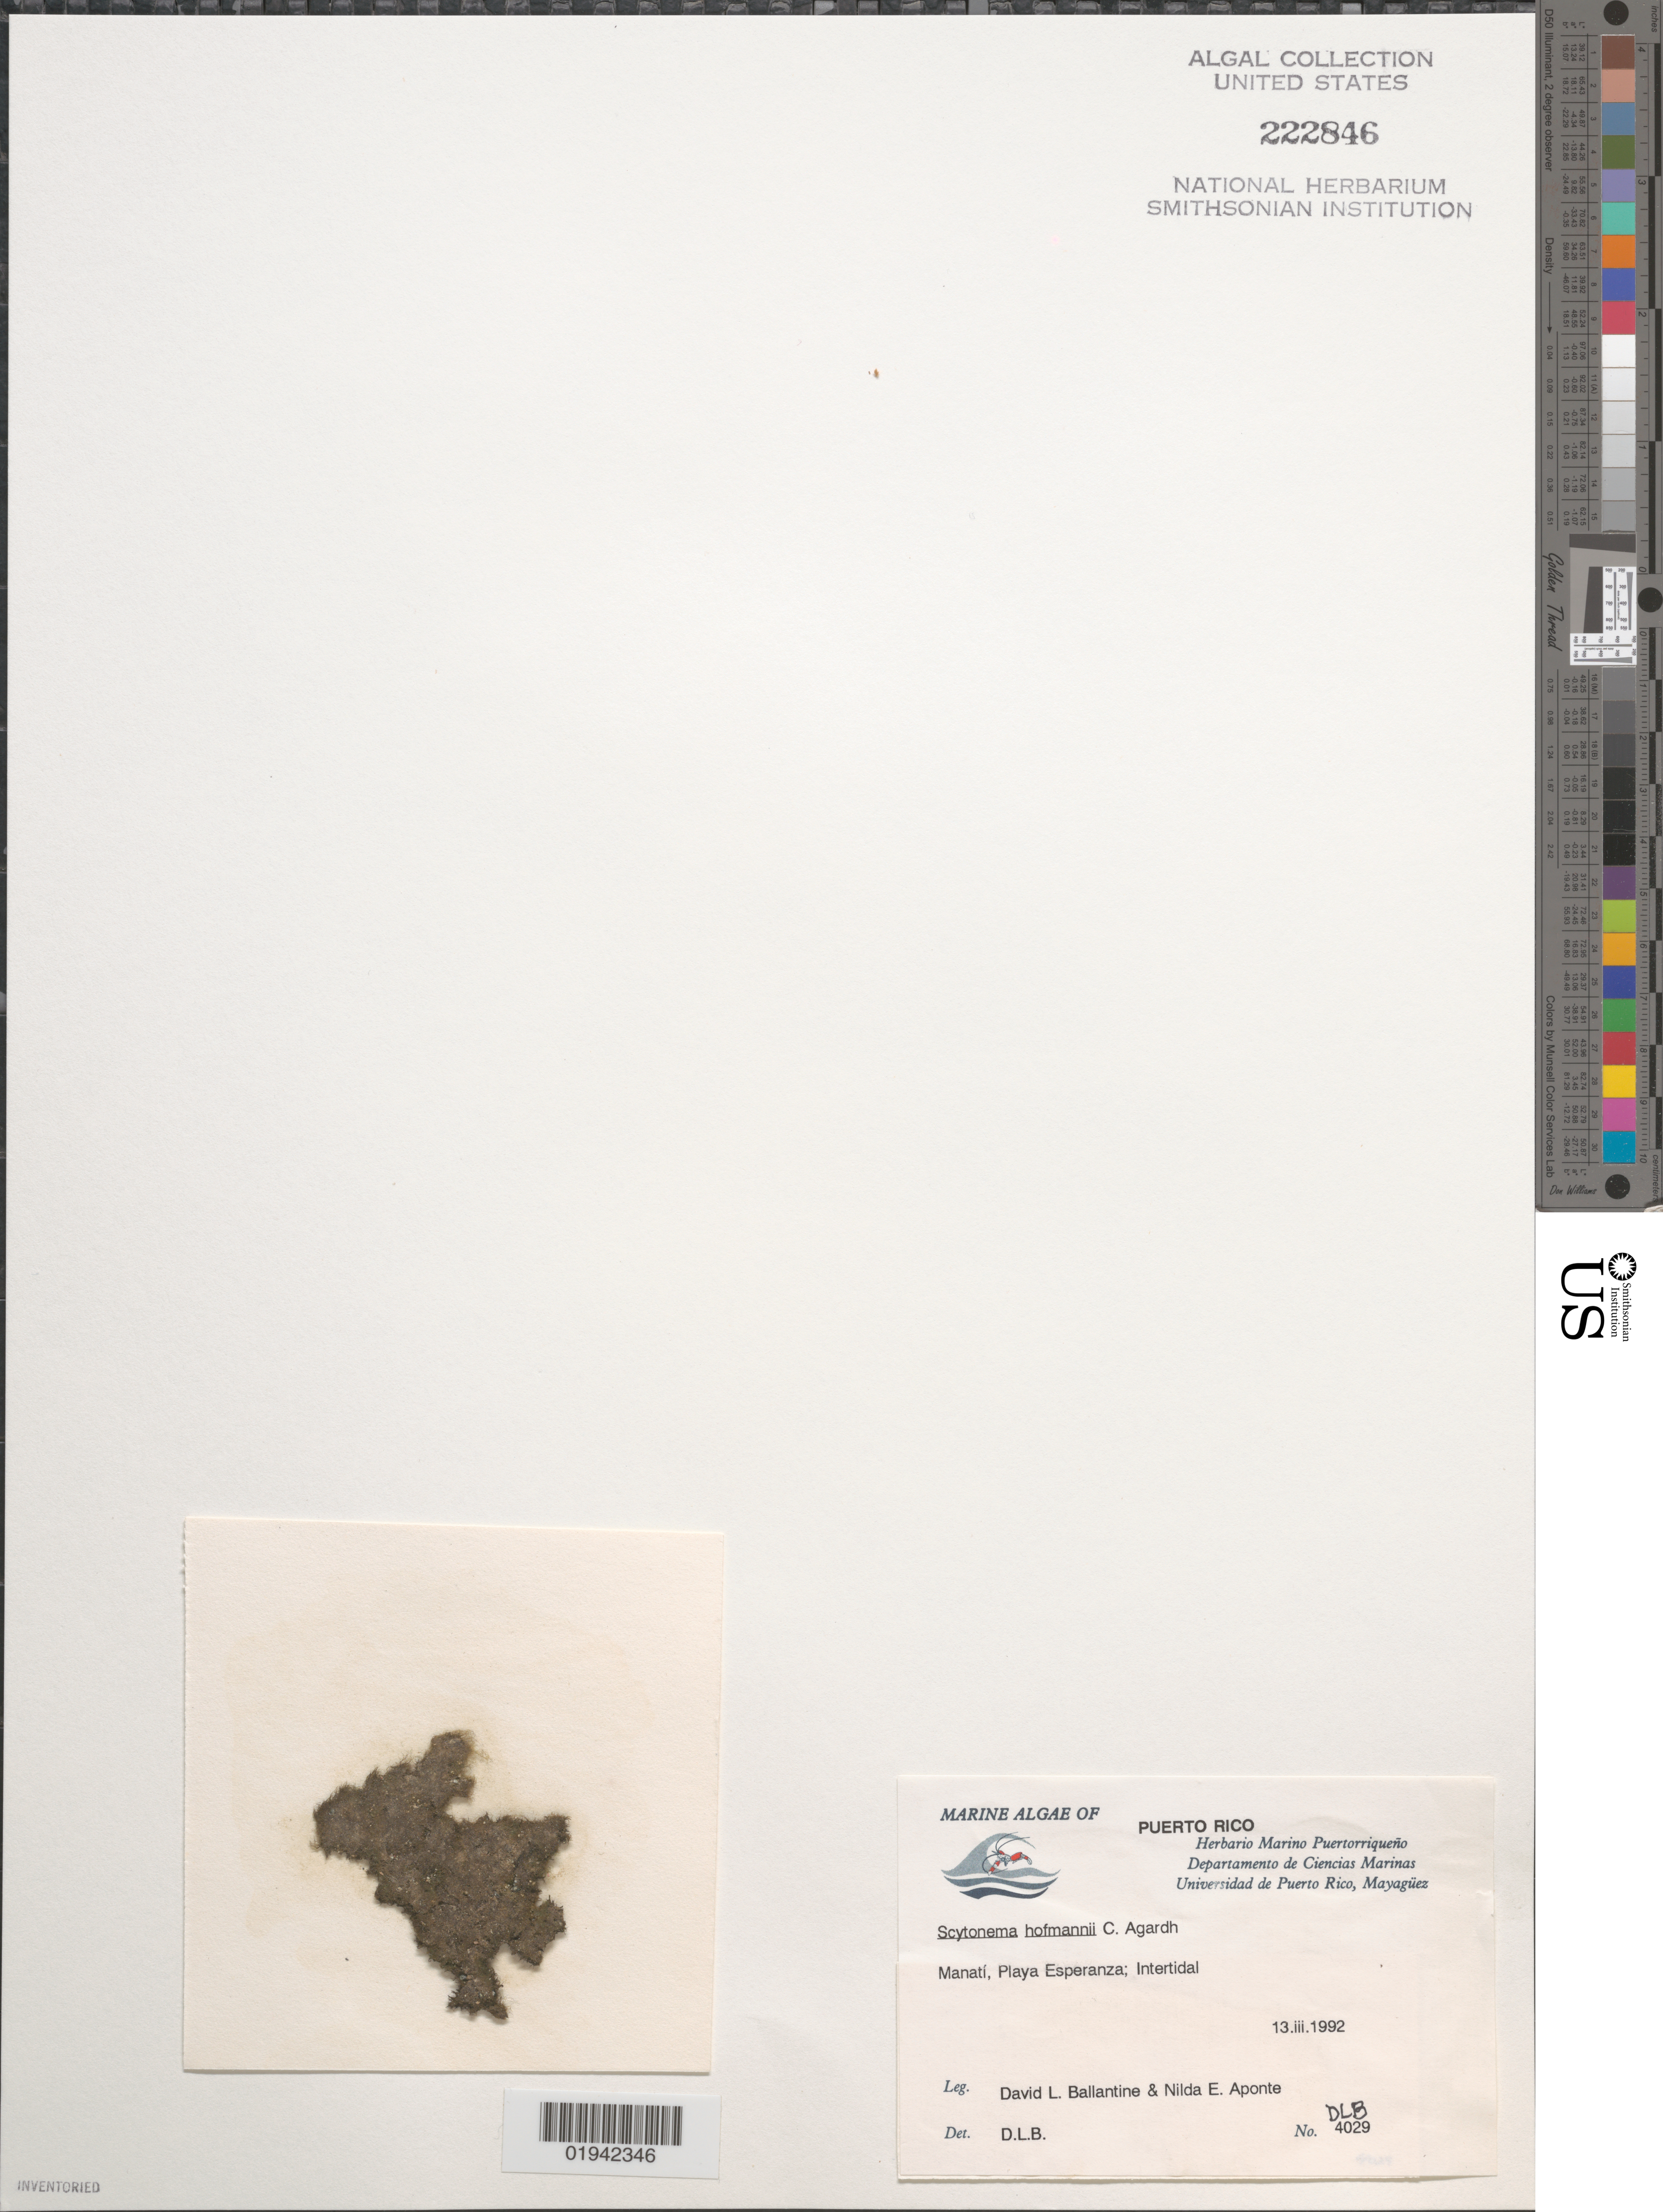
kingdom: Bacteria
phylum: Cyanobacteria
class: Cyanobacteriia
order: Cyanobacteriales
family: Scytonemataceae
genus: Scytonema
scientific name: Scytonema hofmannii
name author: C. Agardh ex Bornet & Flahault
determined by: Ballantine, D. L.; Aponte, N. E.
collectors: D.L. Ballantine & N. E. Aponte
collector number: DLB 4029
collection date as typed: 13 Mar 1992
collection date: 1992-03-13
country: Puerto Rico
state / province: Manatí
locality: Playa Esperanza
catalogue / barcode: US 222846